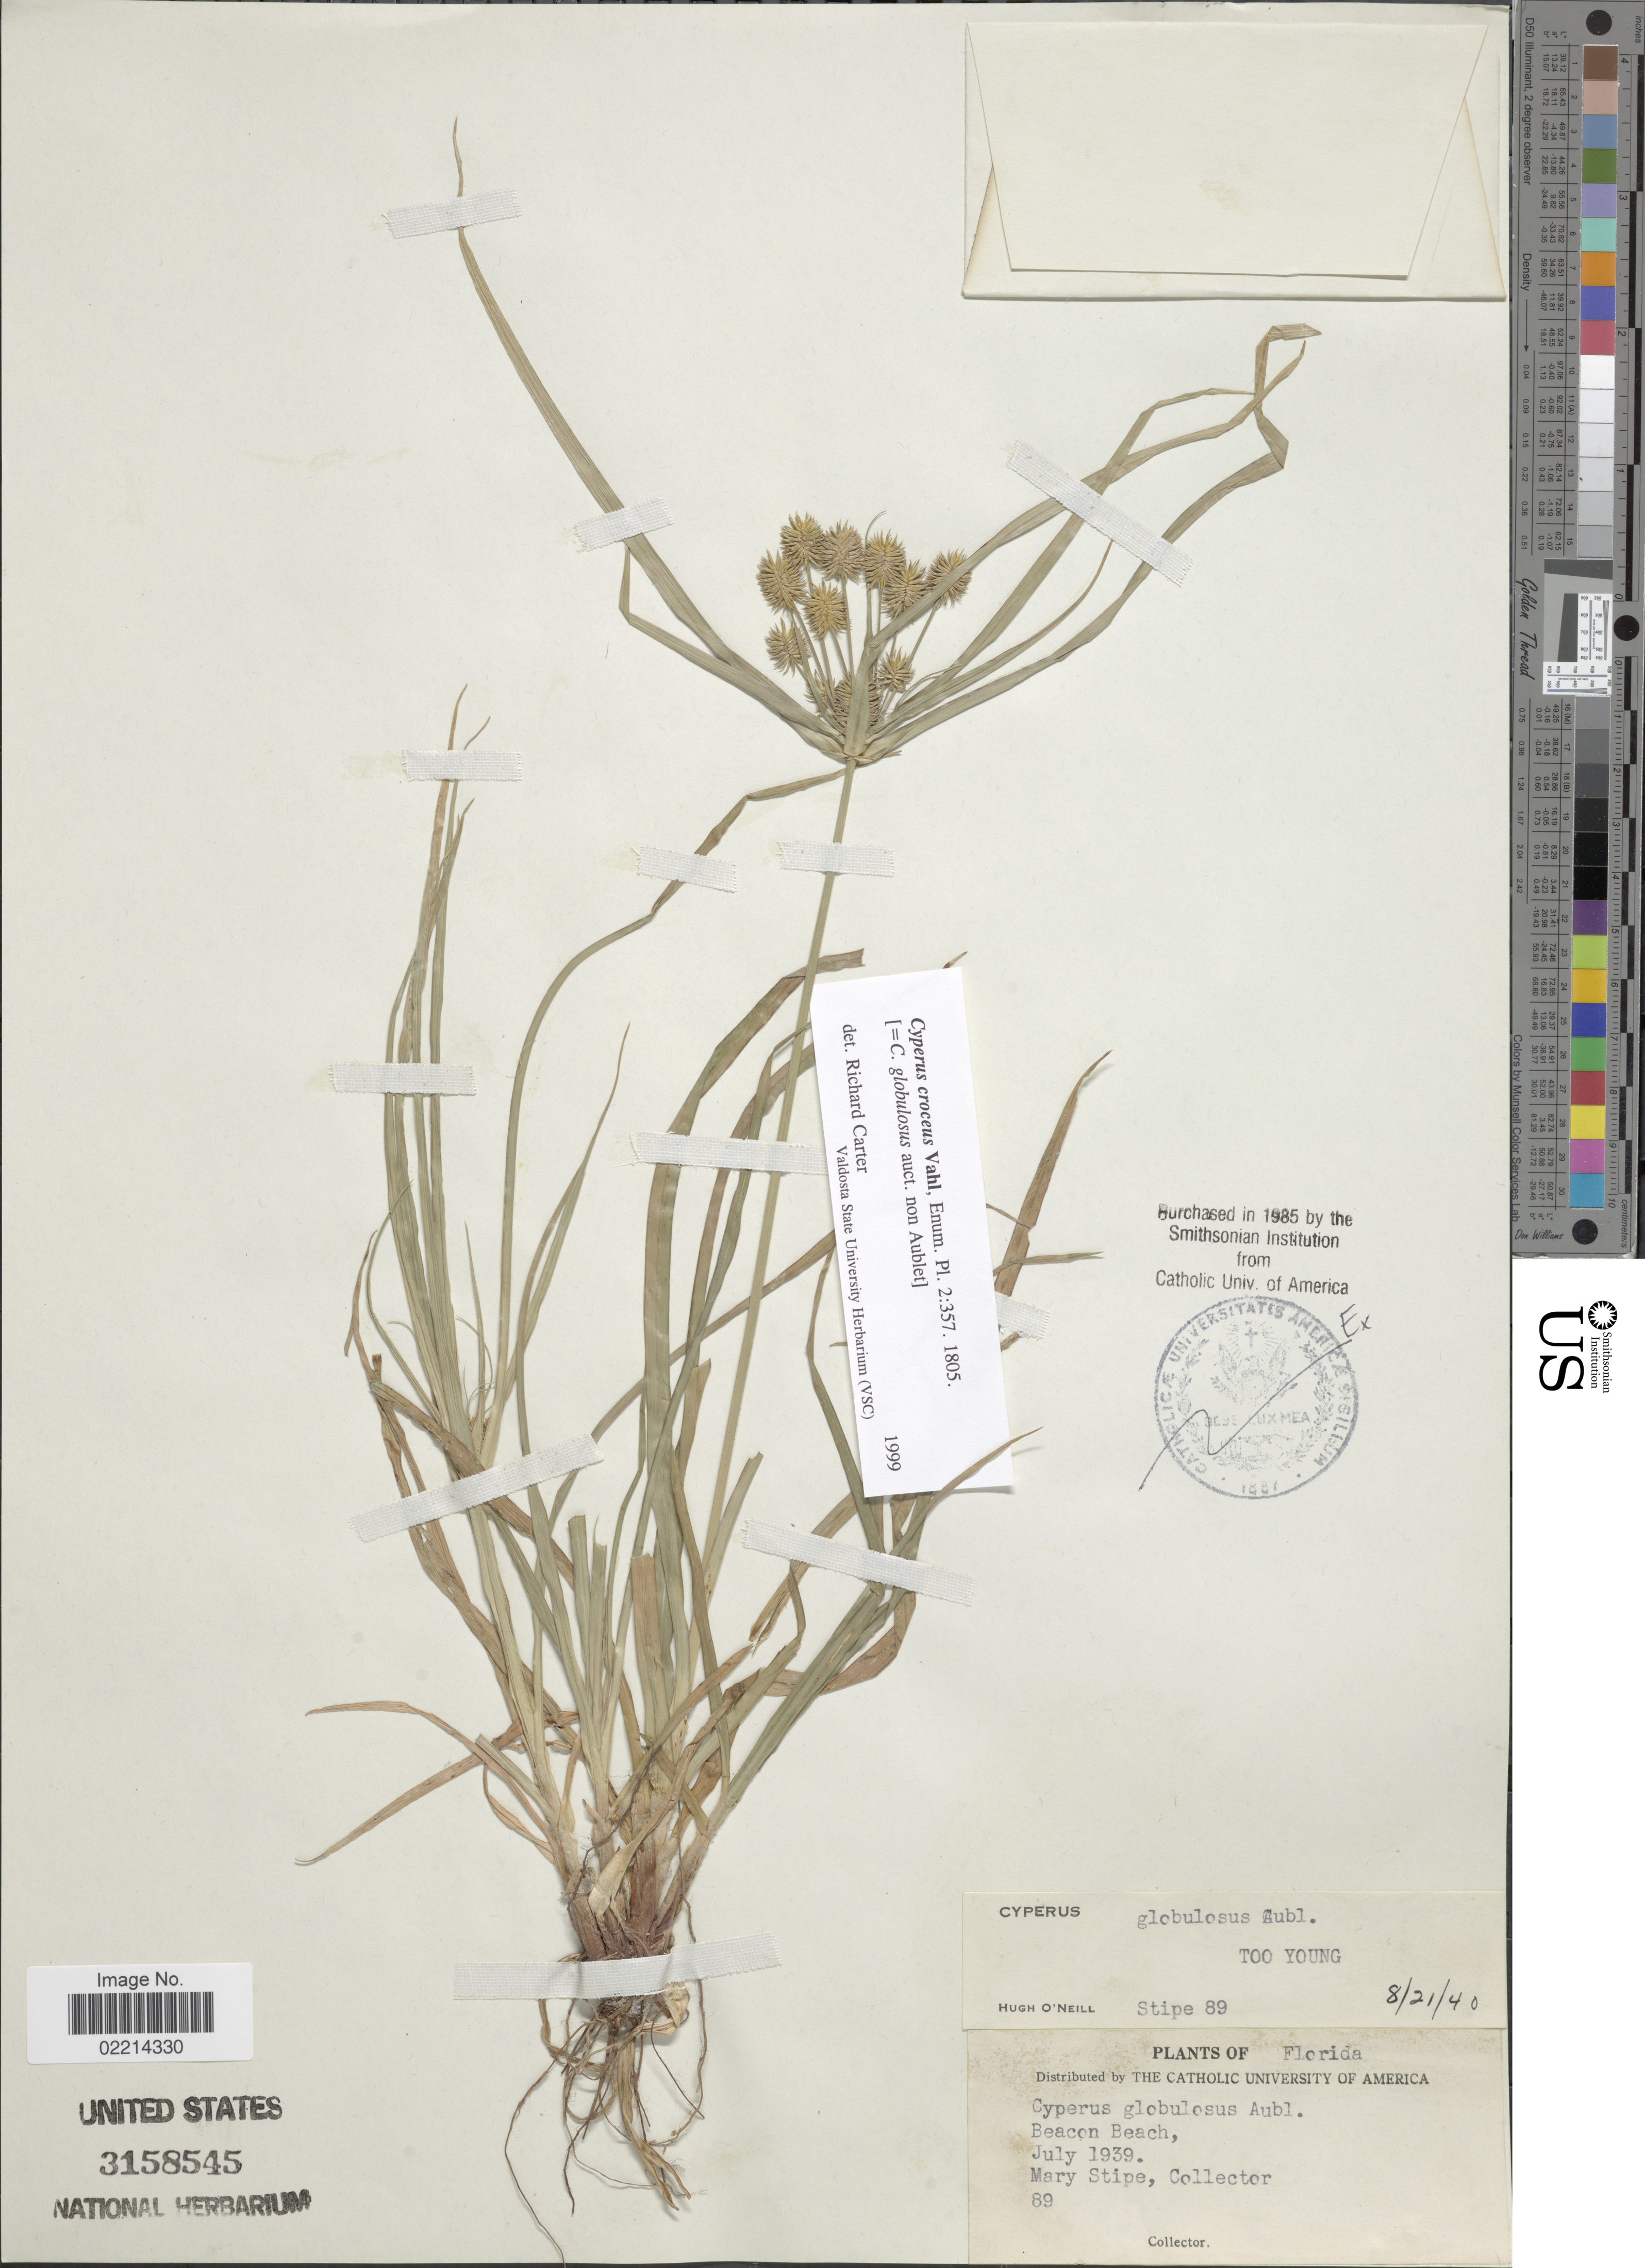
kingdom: Plantae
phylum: Tracheophyta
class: Liliopsida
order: Poales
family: Cyperaceae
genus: Cyperus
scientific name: Cyperus croceus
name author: Vahl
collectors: M. Stipe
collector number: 89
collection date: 1939-07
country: United States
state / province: Florida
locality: Beacon Beach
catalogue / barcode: US 3158545